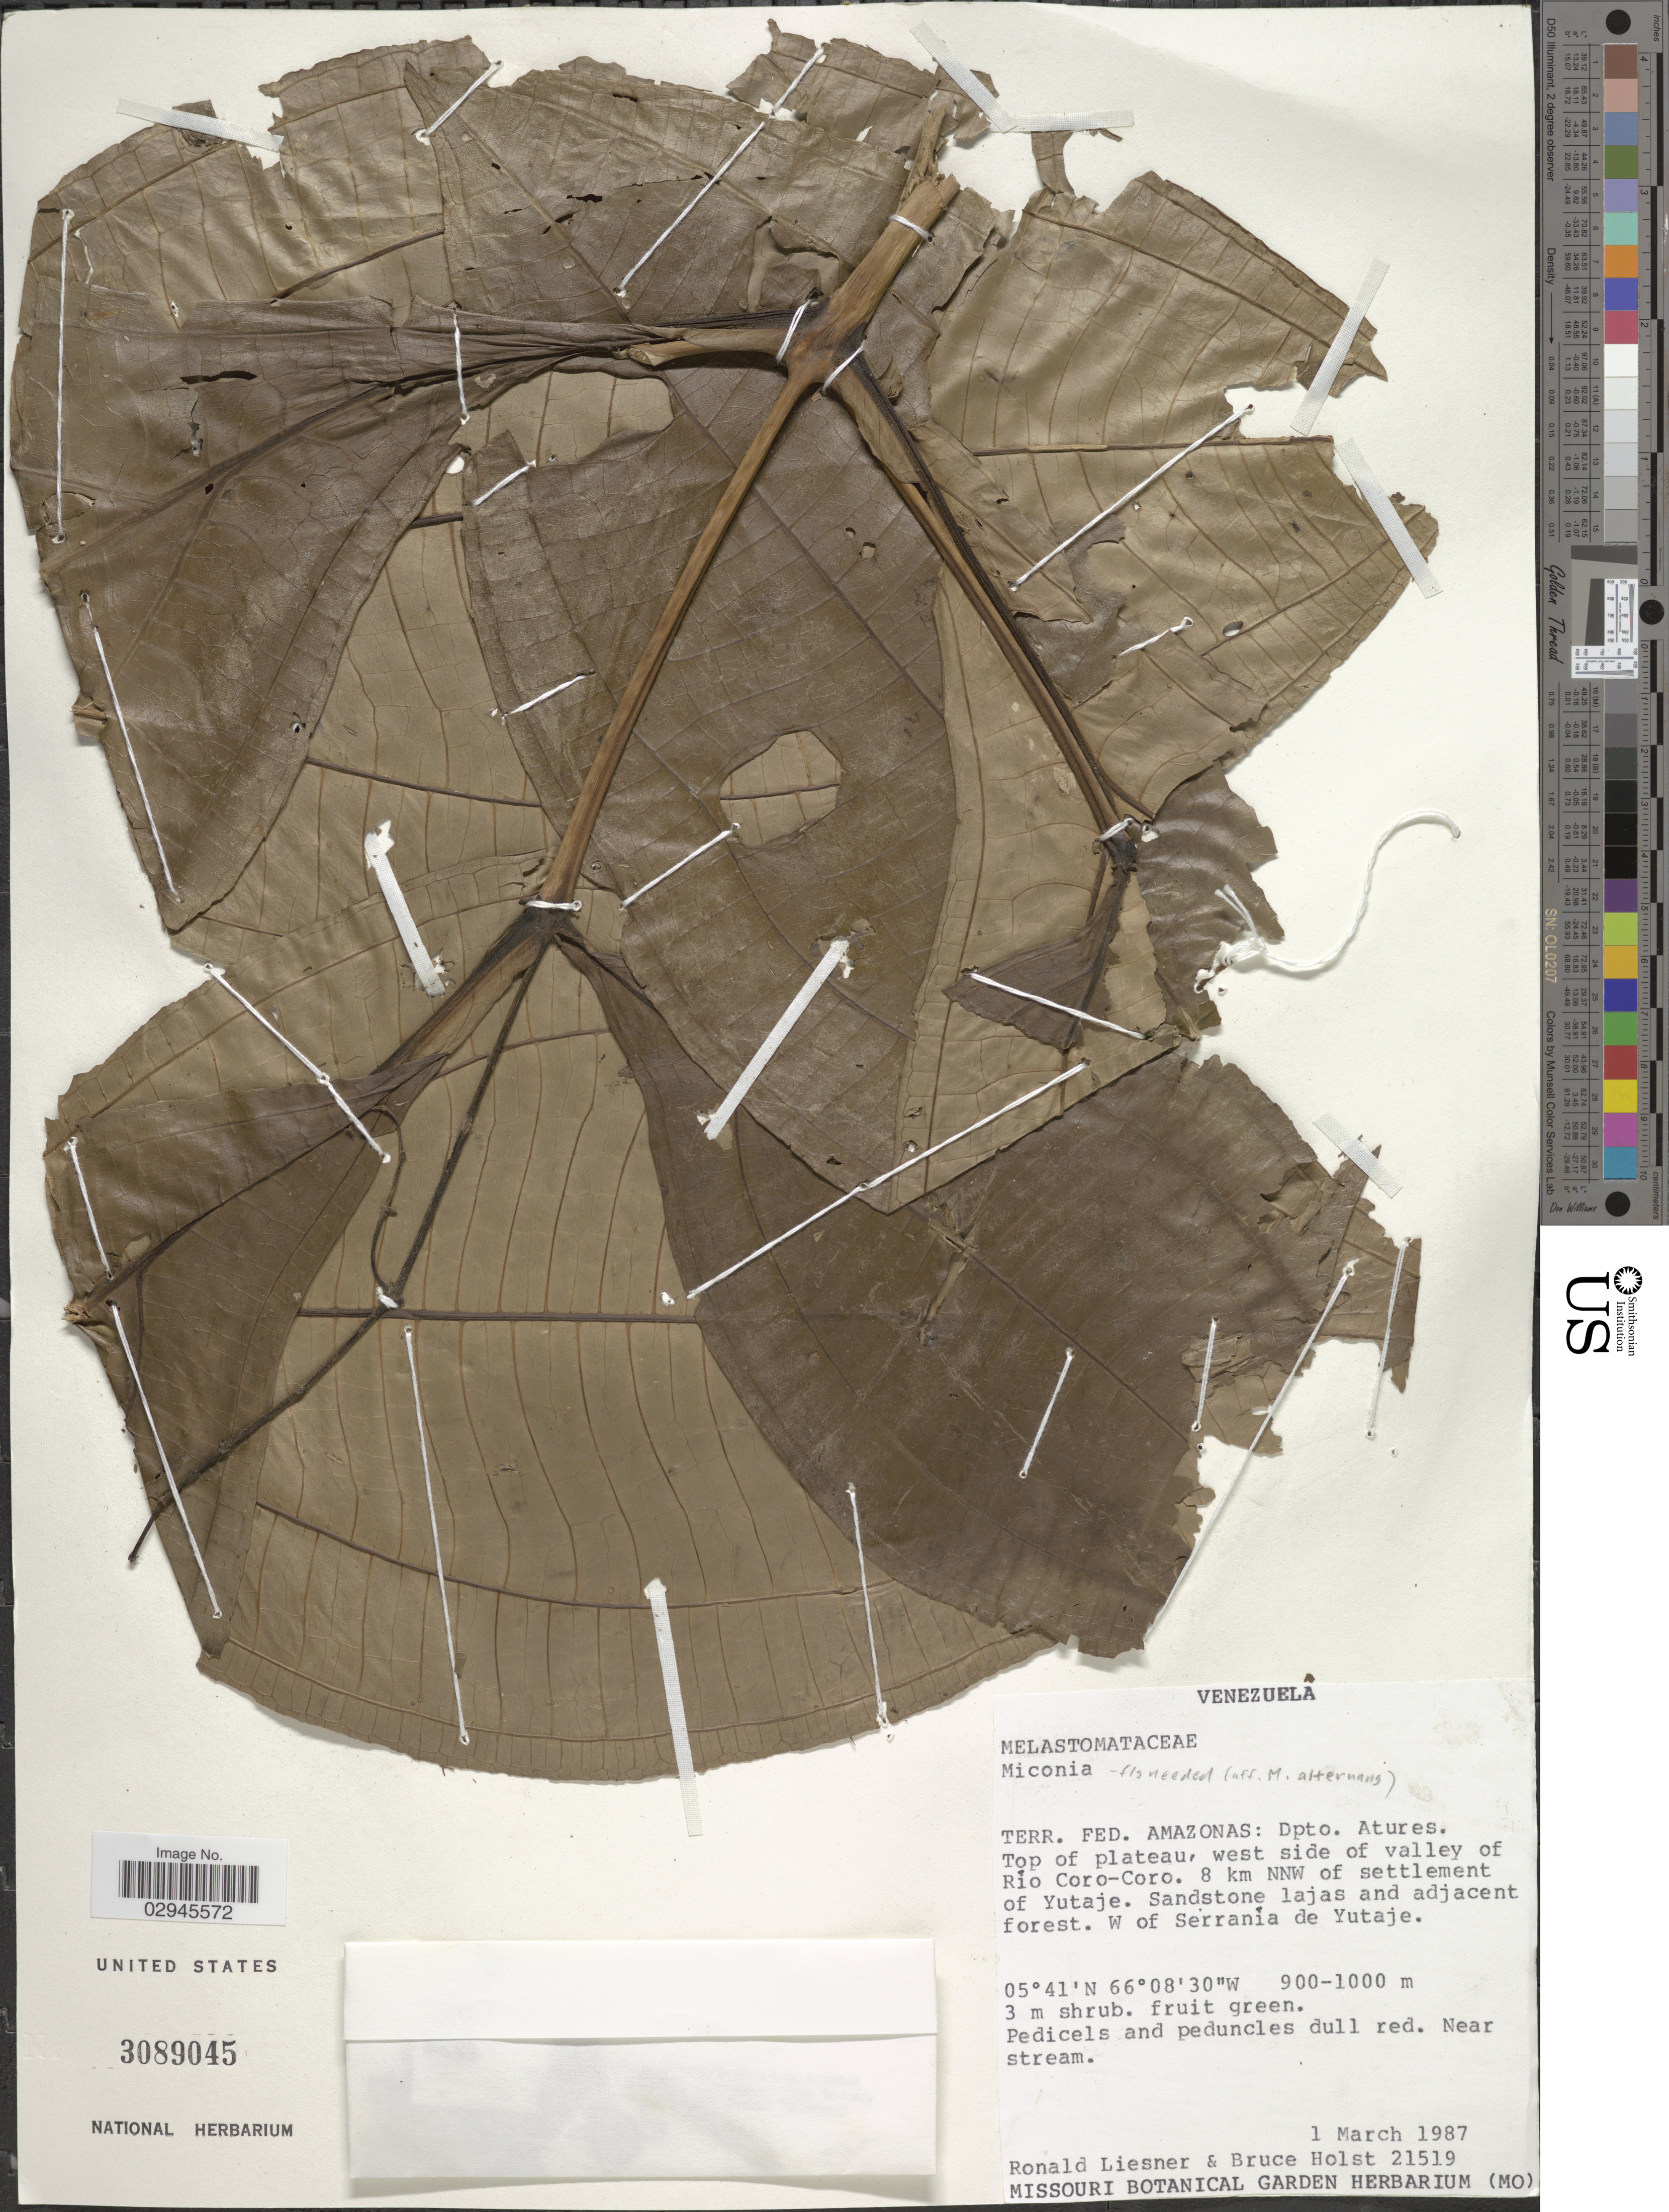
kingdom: Plantae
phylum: Tracheophyta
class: Magnoliopsida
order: Myrtales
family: Melastomataceae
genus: Miconia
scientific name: Miconia sp.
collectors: R. L. Liesner & B. Holst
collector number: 21519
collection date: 1987-03-01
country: Venezuela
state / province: Amazonas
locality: Terr. Fed. Amazonas: Dpto. Atures. Top of plateau, west side of valley of Río Coro-Coro. 8 km NNW of settlement of Yutaje. W of Serranía de Yutaje.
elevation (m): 900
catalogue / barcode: US 3089045